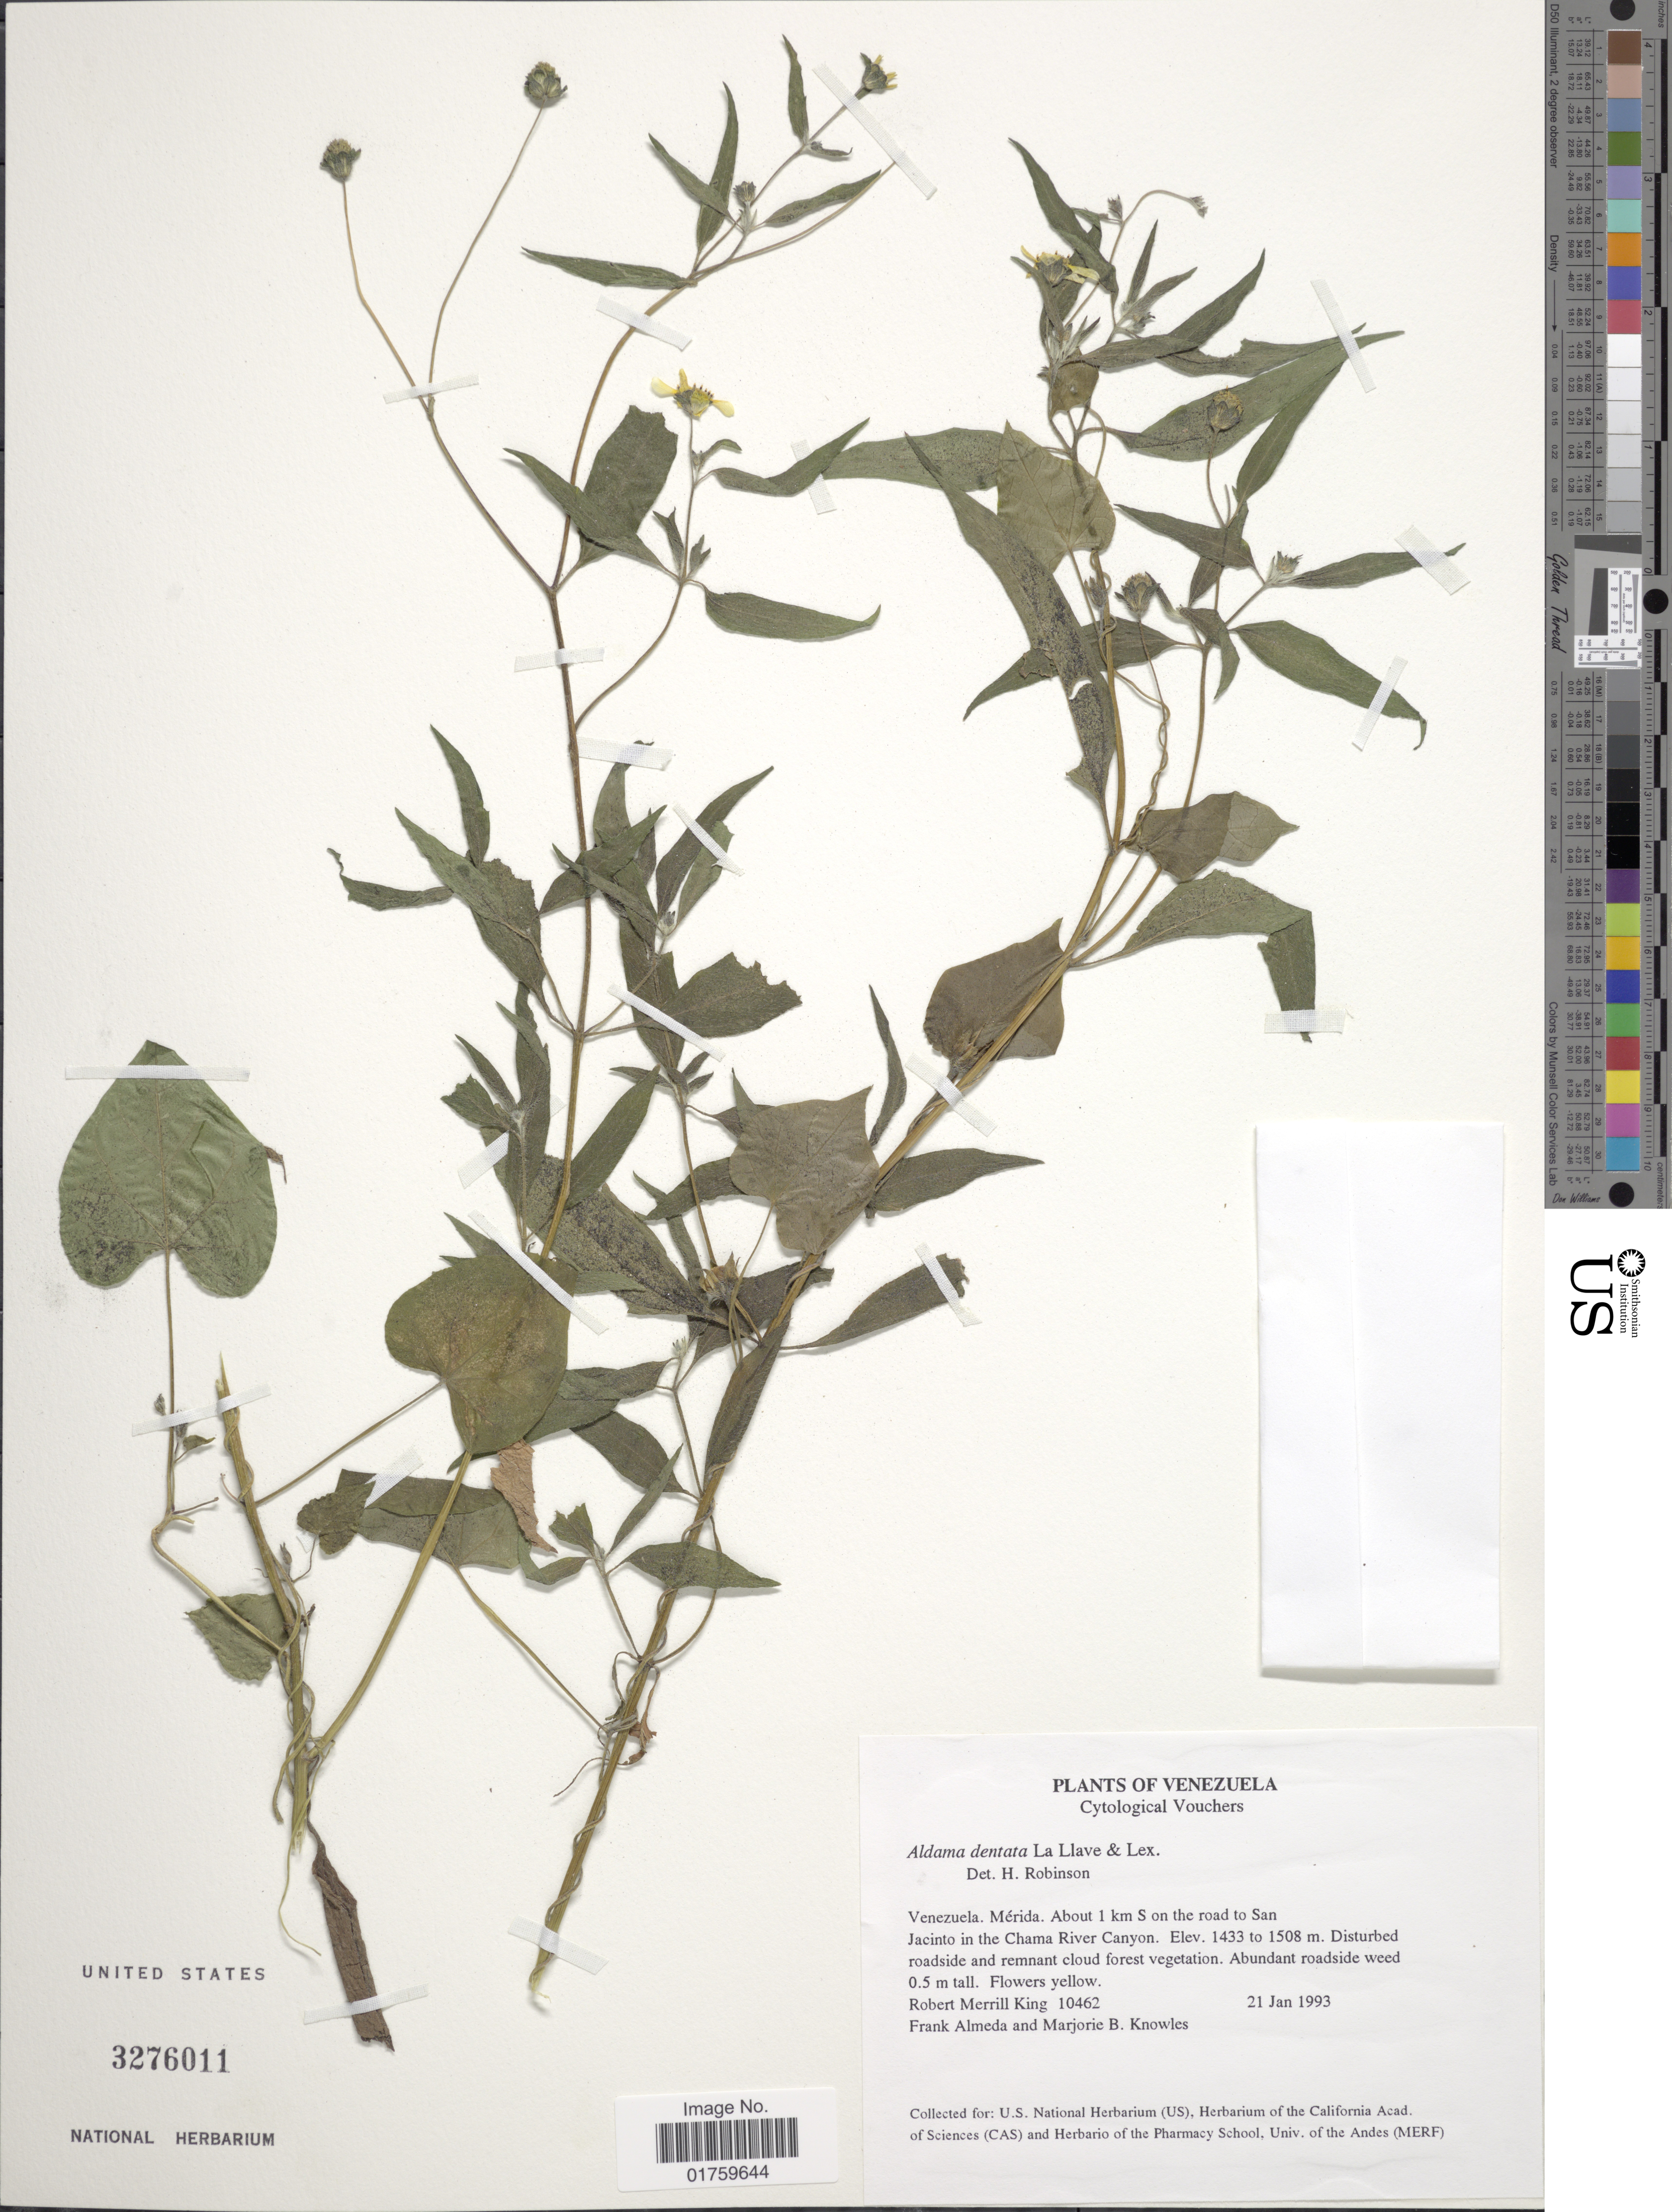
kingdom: Plantae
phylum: Tracheophyta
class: Magnoliopsida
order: Asterales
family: Asteraceae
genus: Aldama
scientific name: Aldama dentata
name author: La Llave ex La Llave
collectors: R. M. King, F. Almeda & M. B. Knowles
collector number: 10462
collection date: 1993-01-21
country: Venezuela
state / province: Mérida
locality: About 1 km S on the road to San Jacinto in the Chama River Canyon, disturbed roadside and remnant cloud forest, abundant roadside weed.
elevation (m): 1433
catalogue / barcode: US 3276011